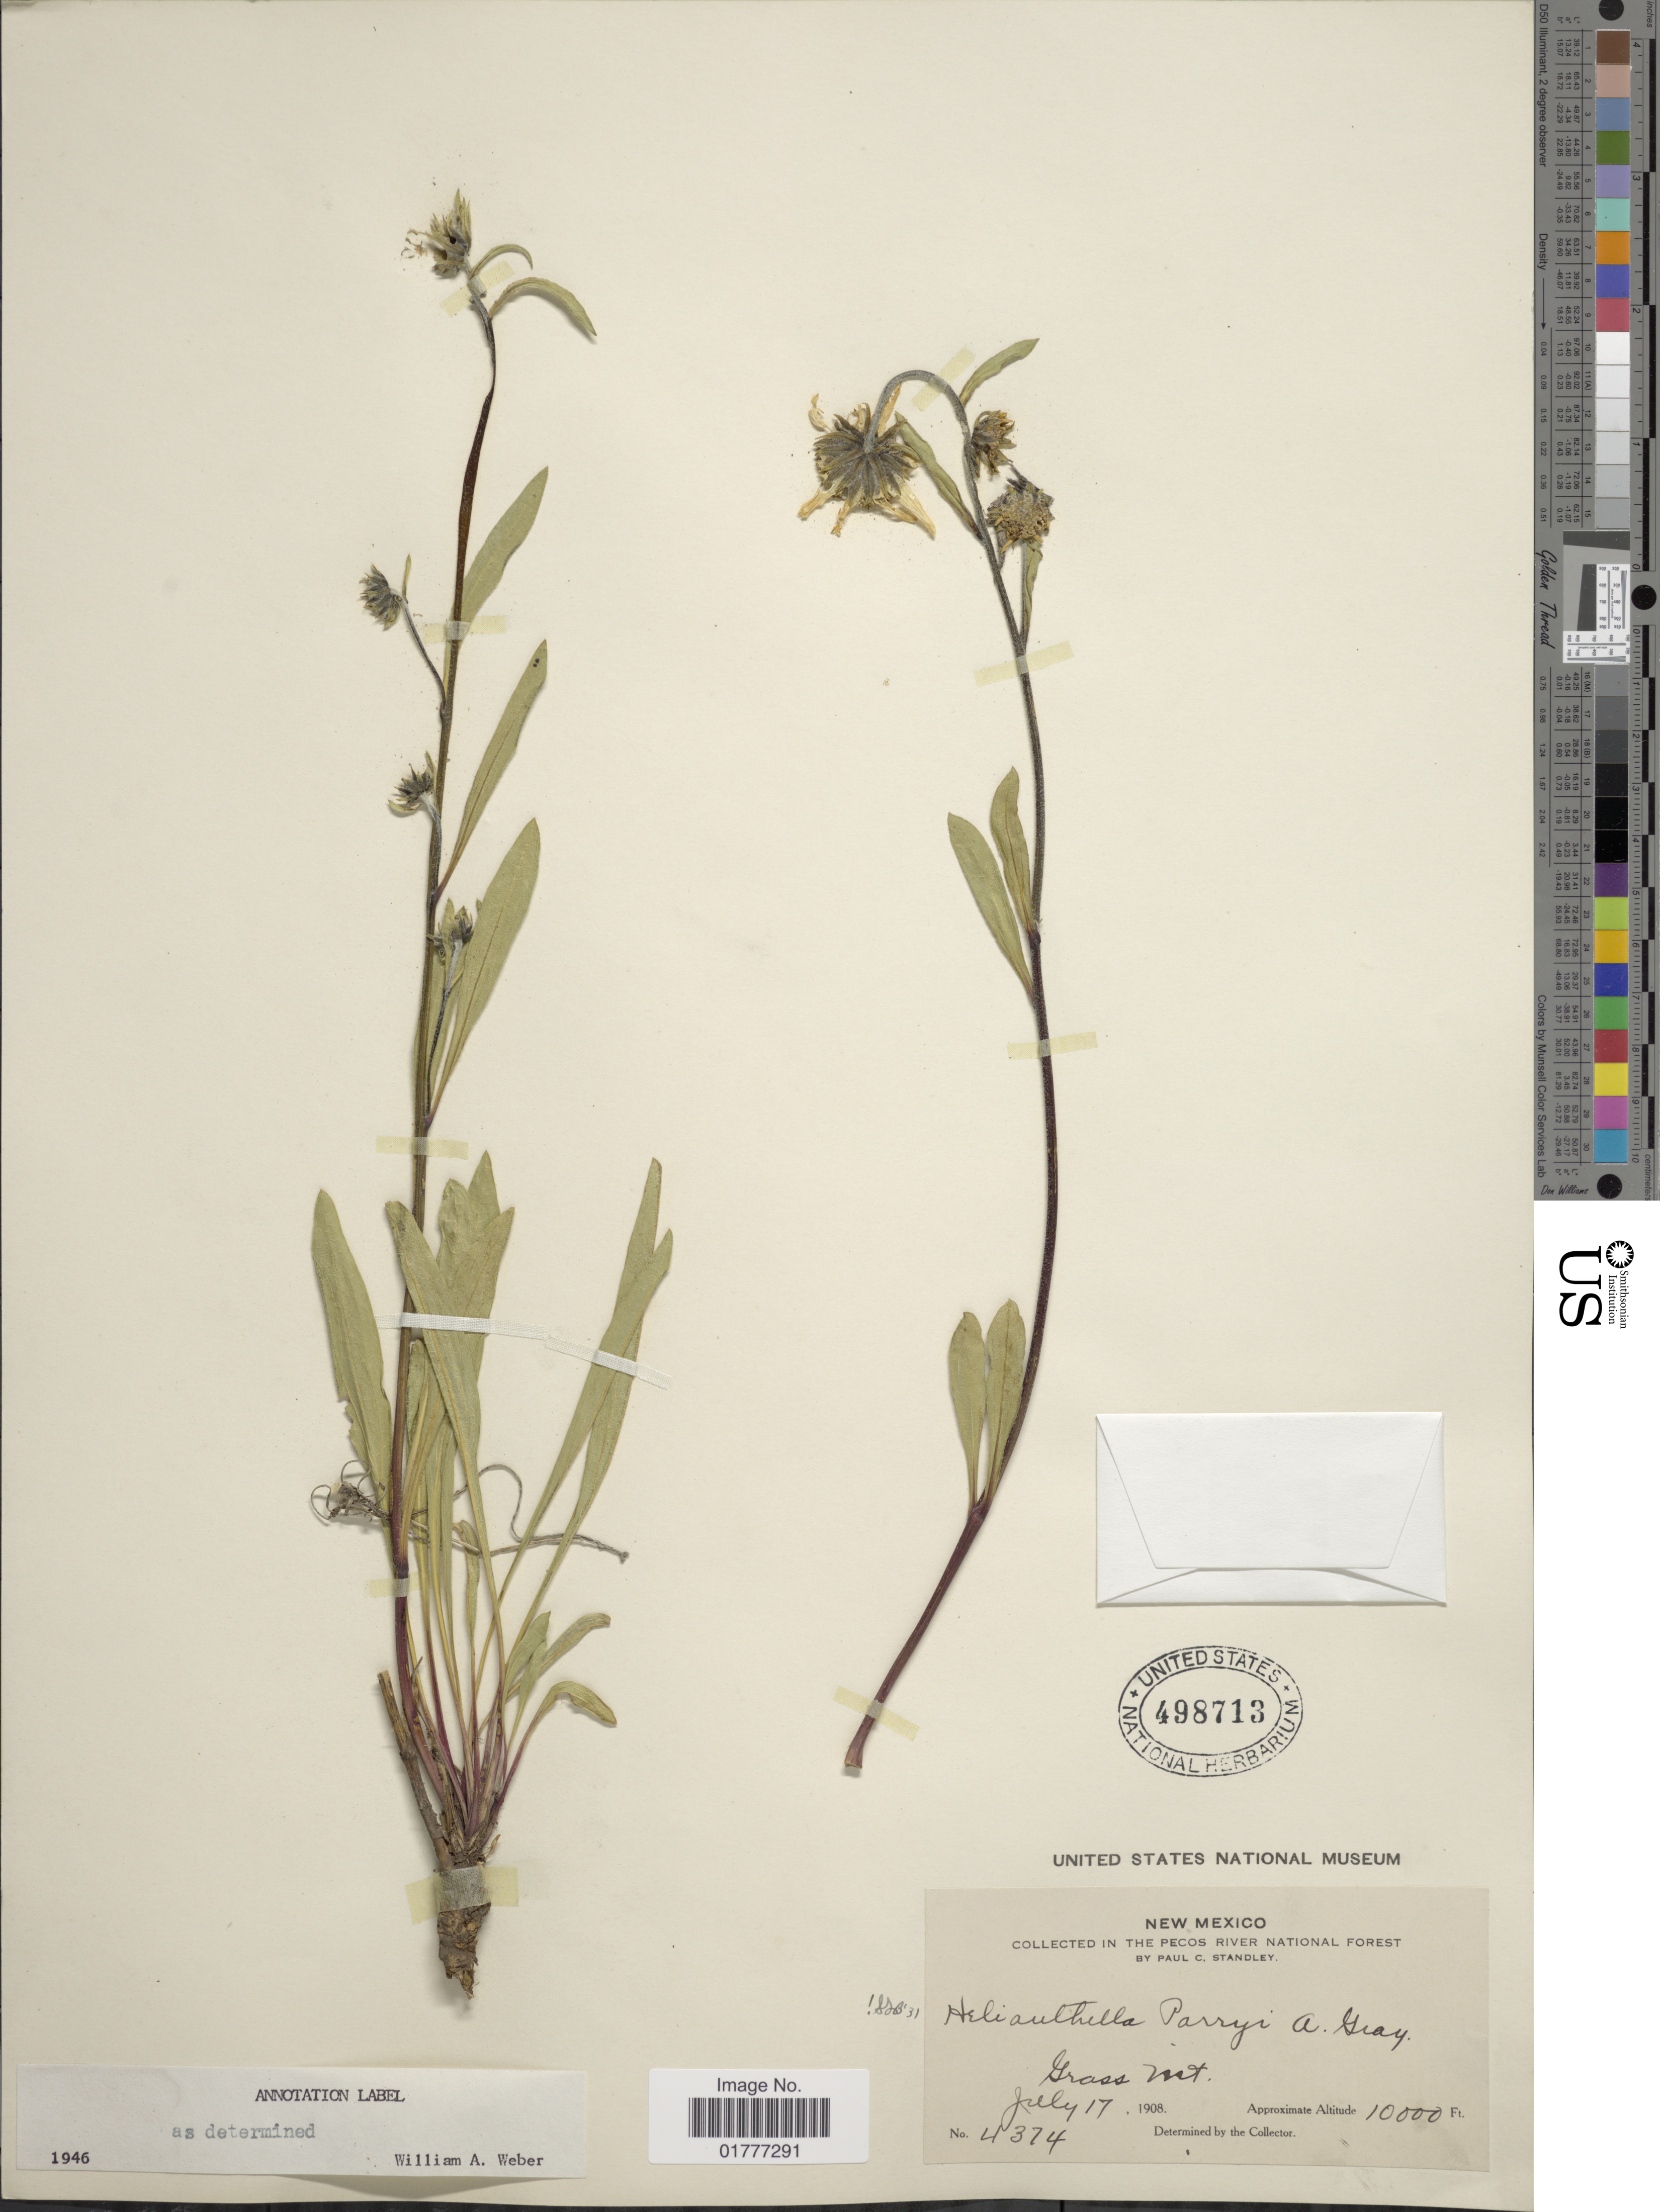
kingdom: Plantae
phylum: Tracheophyta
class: Magnoliopsida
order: Asterales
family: Asteraceae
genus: Helianthella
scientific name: Helianthella parryi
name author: A. Gray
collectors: P. C. Standley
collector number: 4374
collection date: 1908-07-17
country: United States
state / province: New Mexico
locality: Pecos River National Forest, Grass Mt.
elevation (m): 3048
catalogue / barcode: US 498713